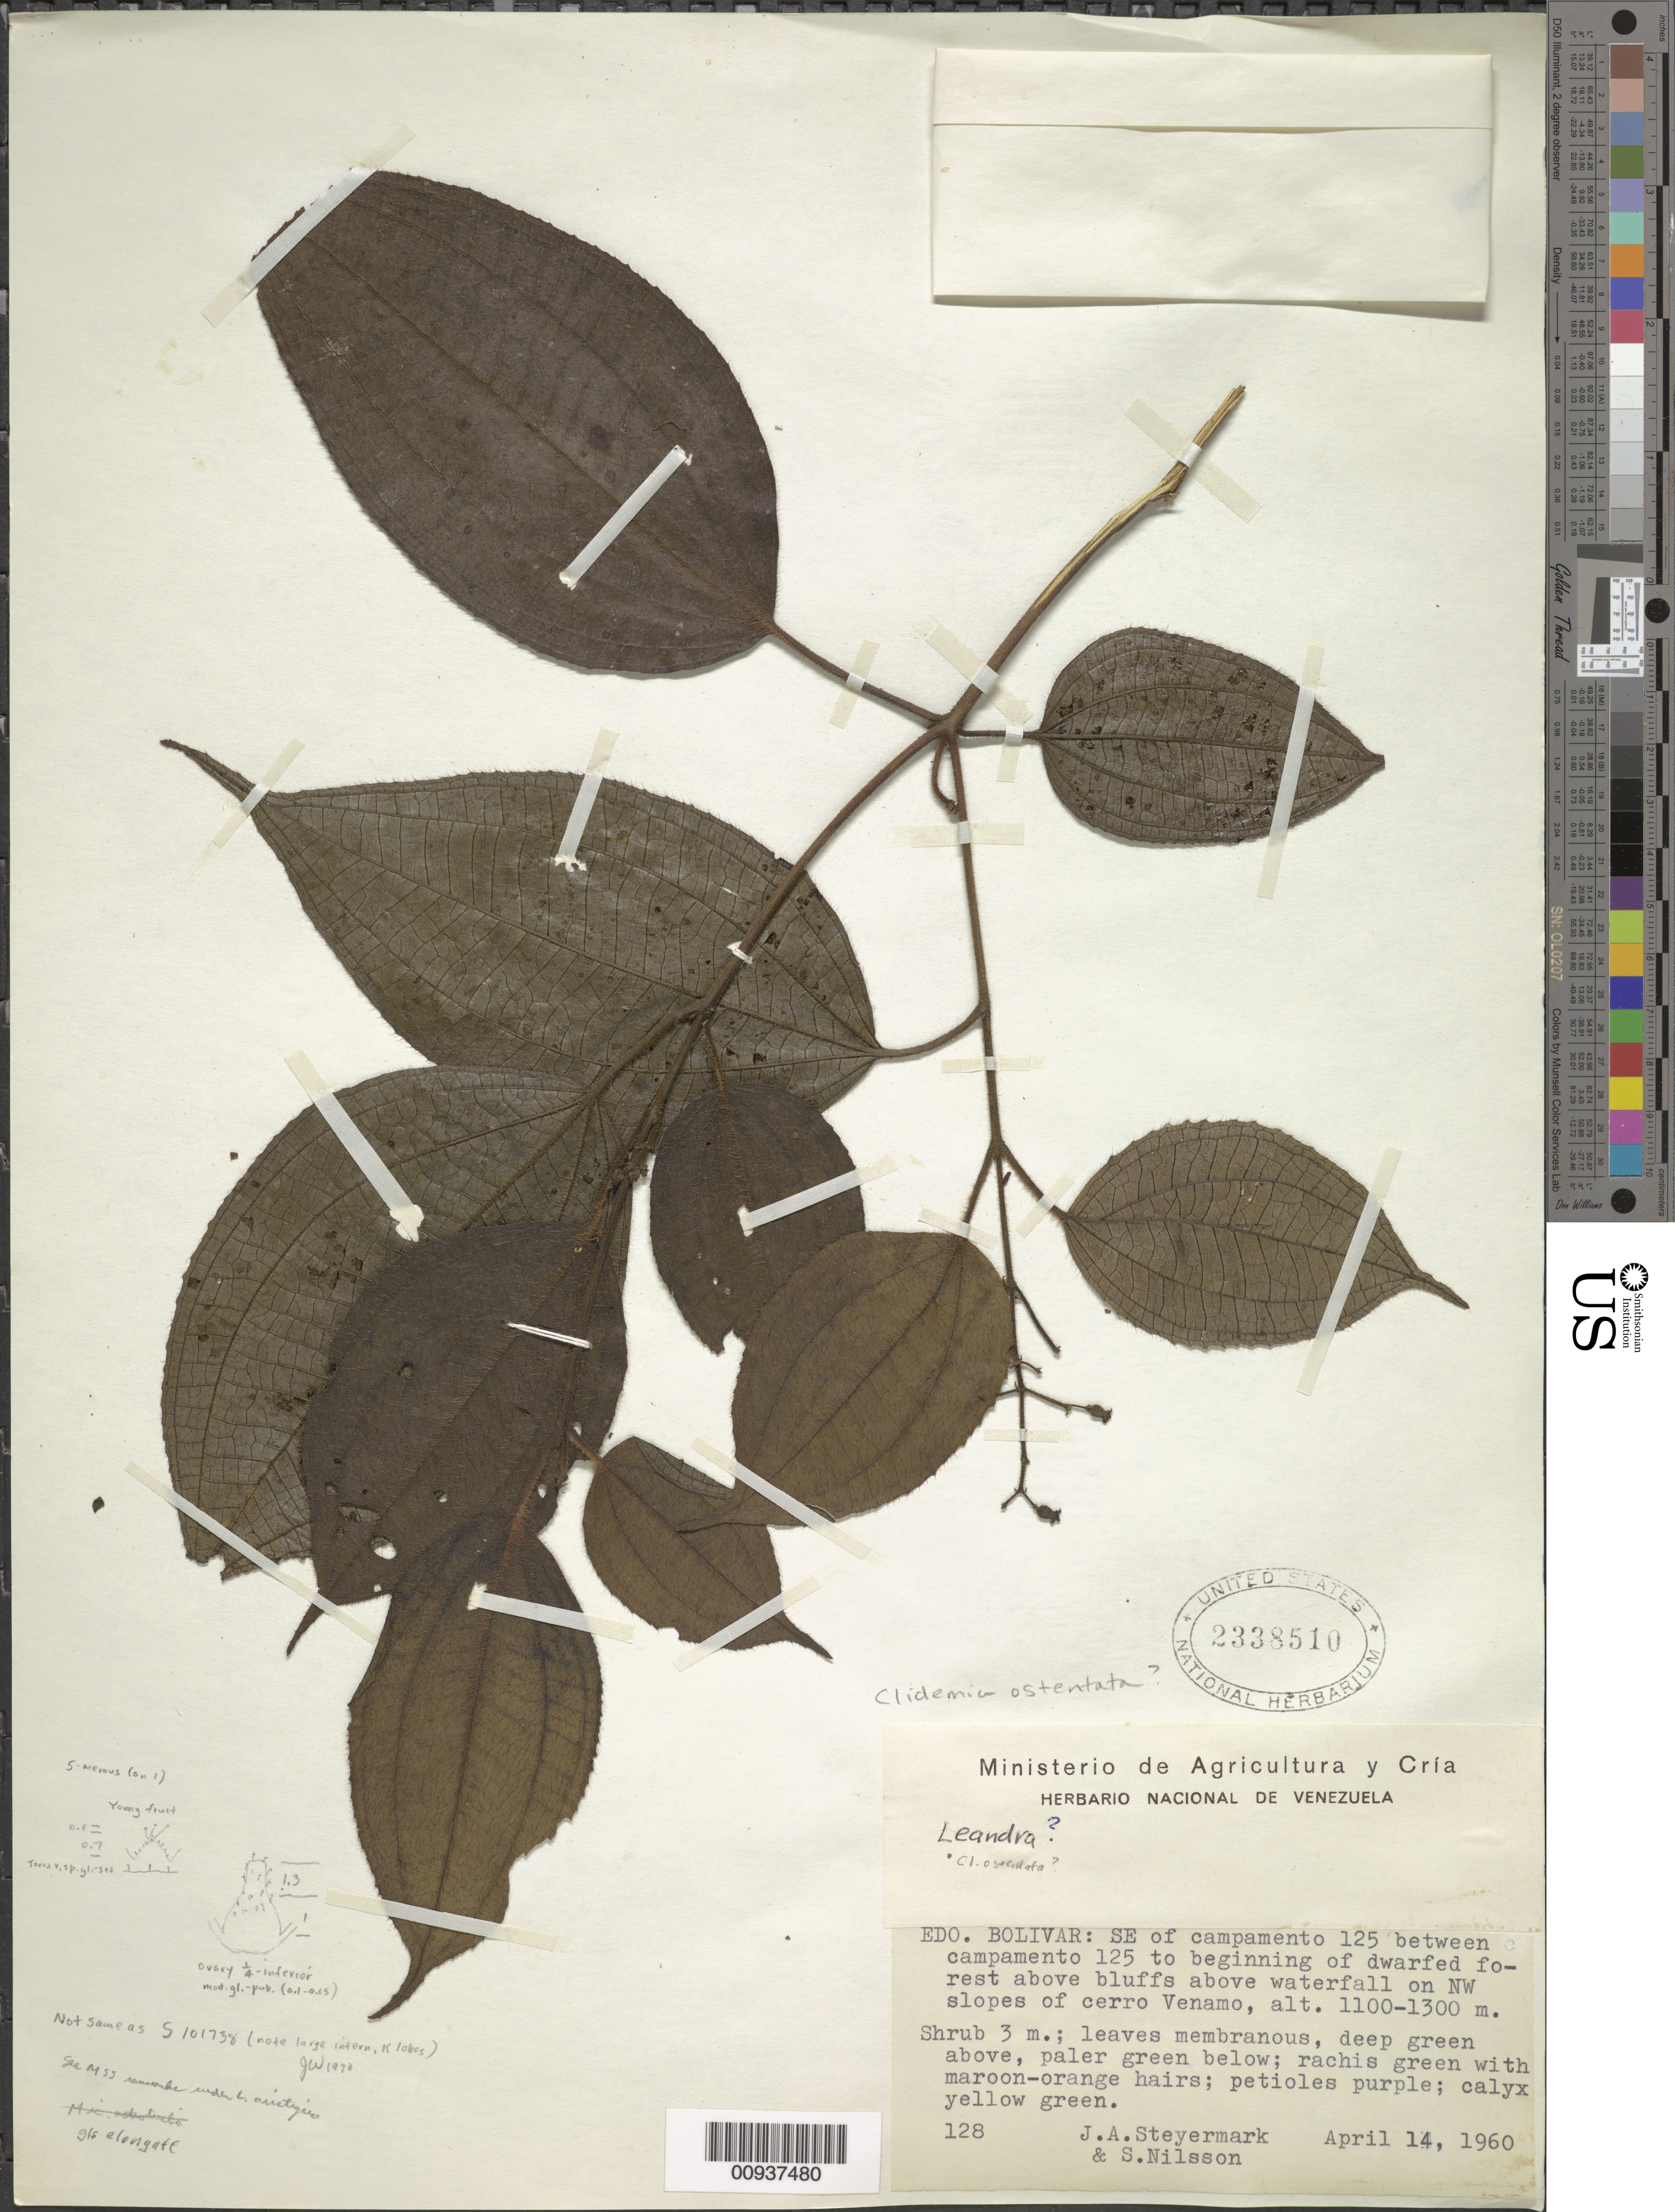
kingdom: Plantae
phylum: Tracheophyta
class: Magnoliopsida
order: Myrtales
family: Melastomataceae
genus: Clidemia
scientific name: Clidemia ostentata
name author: Wurdack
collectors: J. Steyermark & S. Nilsson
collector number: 128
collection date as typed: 14-Apr-60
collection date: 1960-04-14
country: Venezuela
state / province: Bolívar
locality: Cerro Venamo, SE of campamento 125 between campamento 125 to beginning of dwarfed forest above bluffs above waterfall on NW slopes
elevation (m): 1100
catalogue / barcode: US 2338510